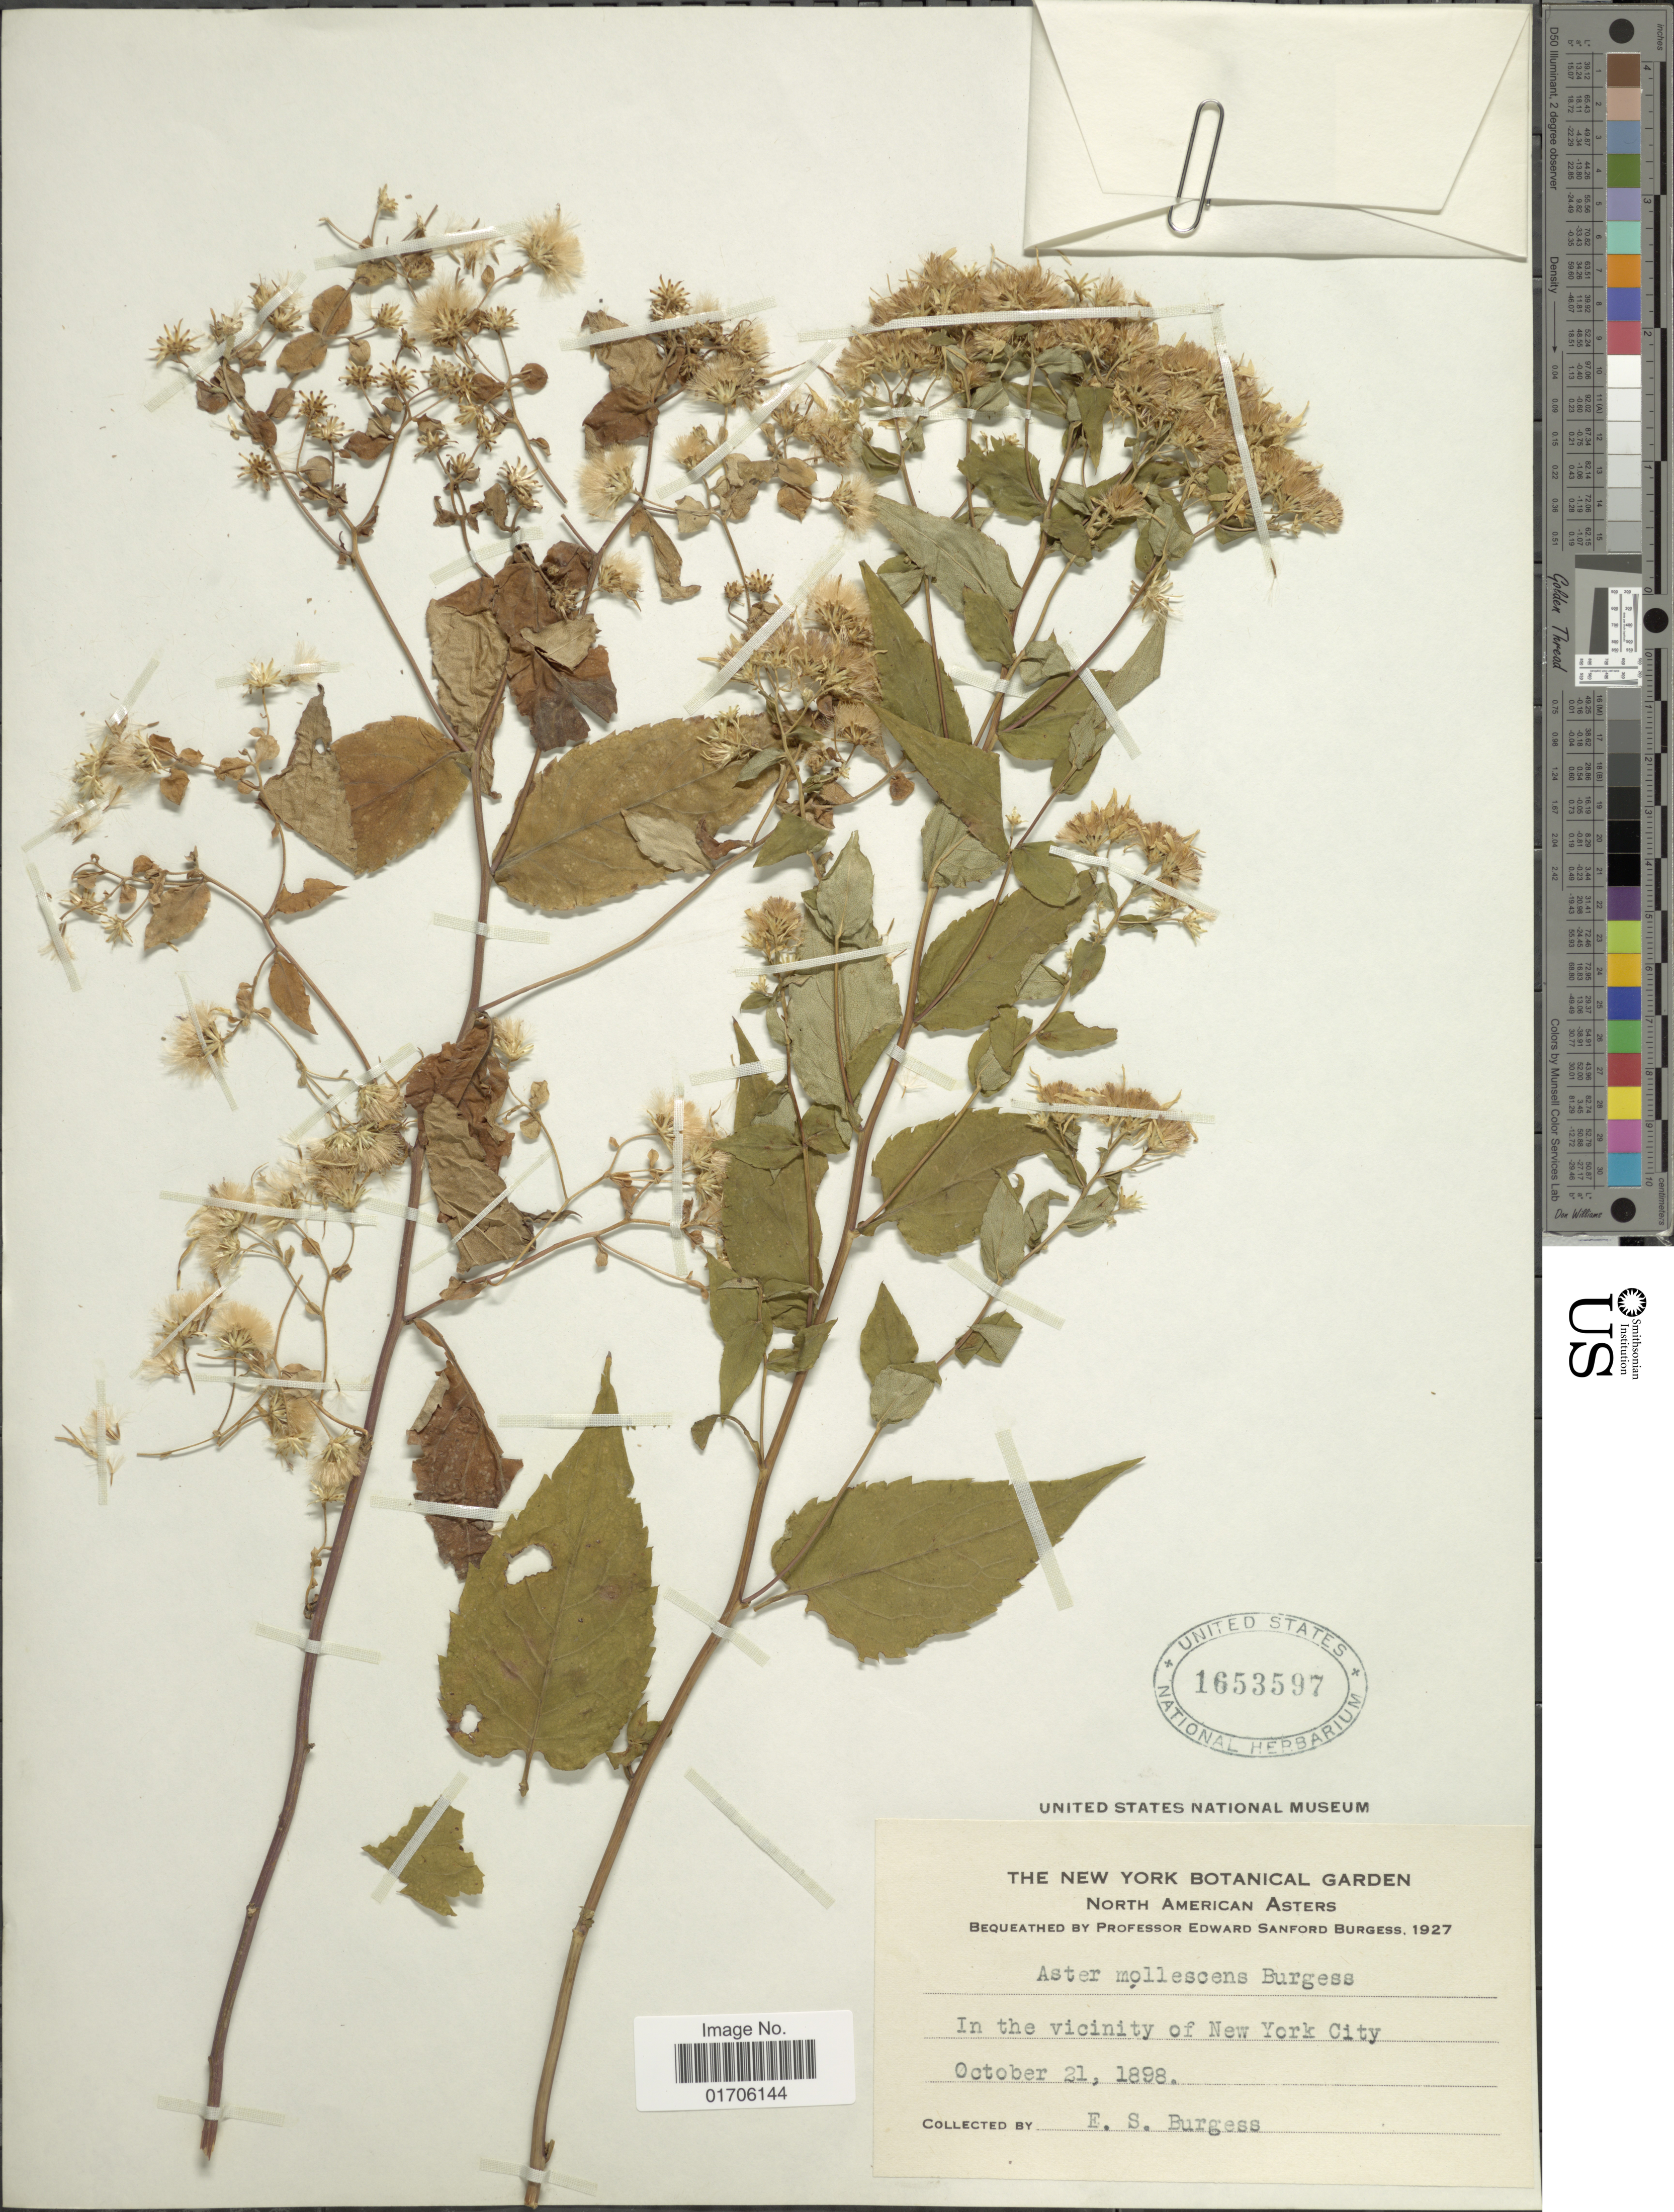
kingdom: Plantae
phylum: Tracheophyta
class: Magnoliopsida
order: Asterales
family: Asteraceae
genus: Aster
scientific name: Aster mollescens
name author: E.S. Burgess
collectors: E. Burgess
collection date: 1898-10-21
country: United States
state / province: New York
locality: In the vicinity of New York City.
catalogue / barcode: US 1653597